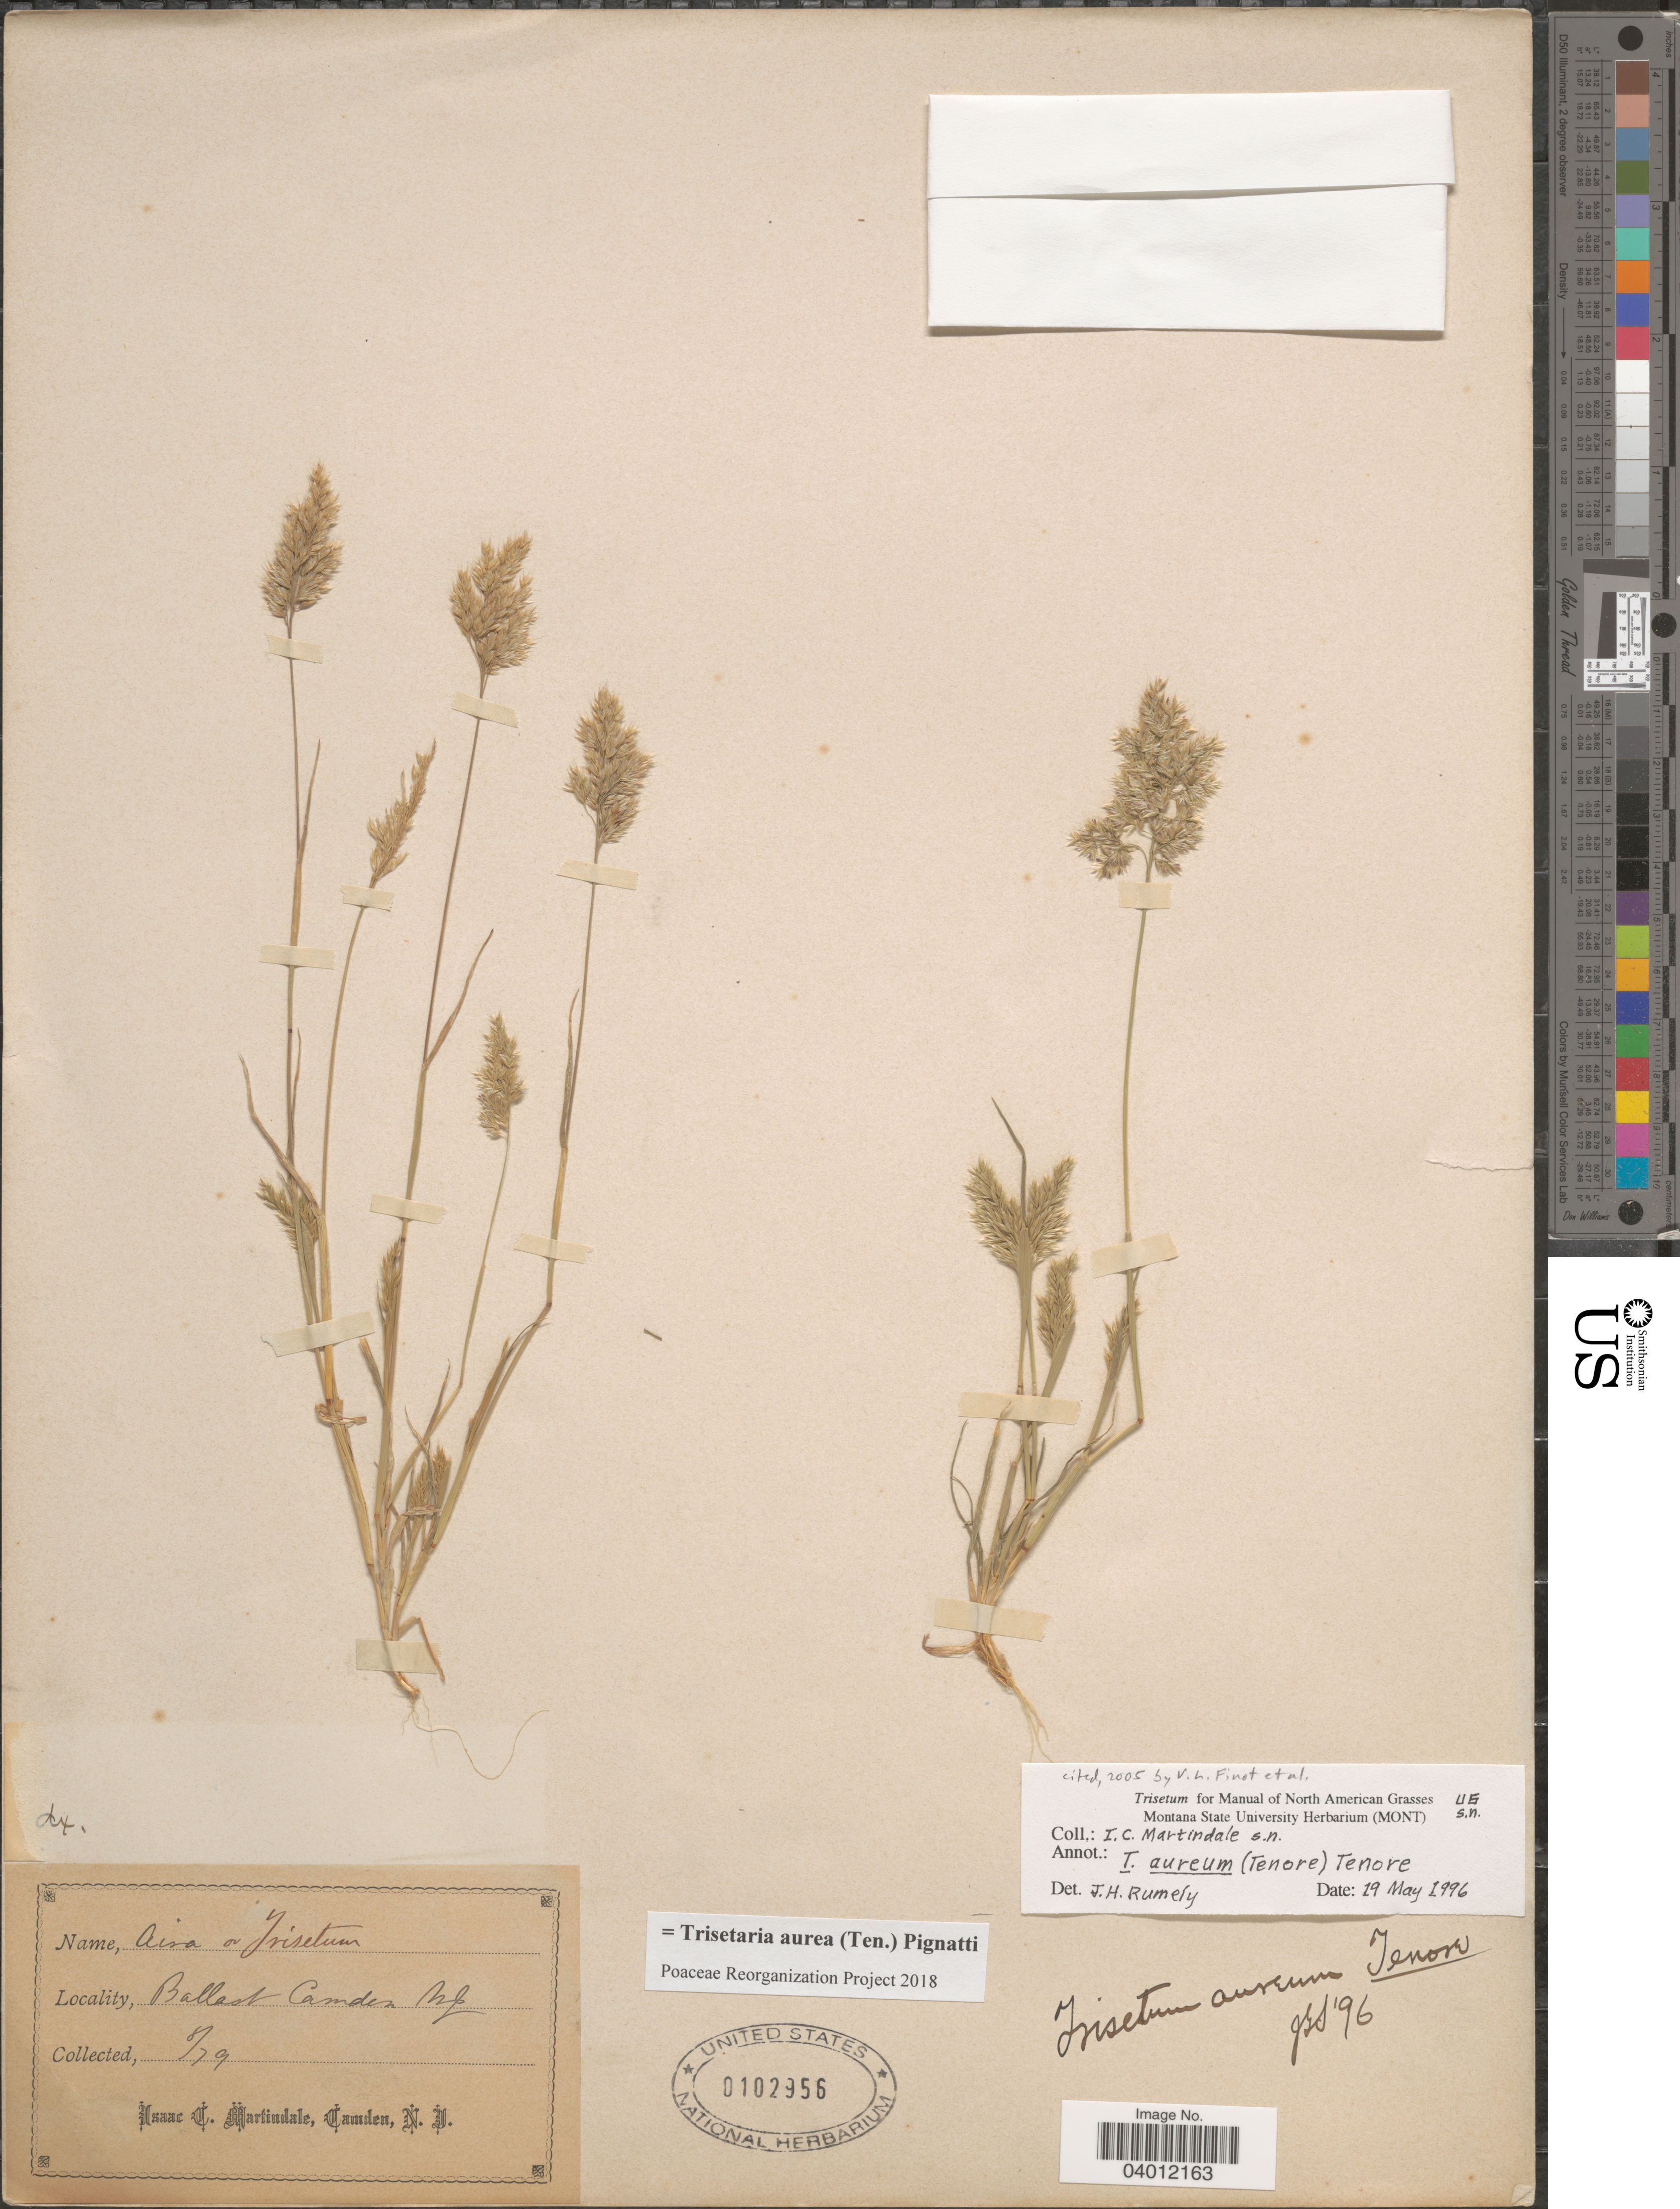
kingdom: Plantae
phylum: Tracheophyta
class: Liliopsida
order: Poales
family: Poaceae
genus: Trisetaria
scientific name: Trisetaria aurea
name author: (Ten.) Pignatti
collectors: I. C. Martindale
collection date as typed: Transcribed d/m/y: /8/79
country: United States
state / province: New Jersey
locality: Ballast Camden.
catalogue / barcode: US 102956